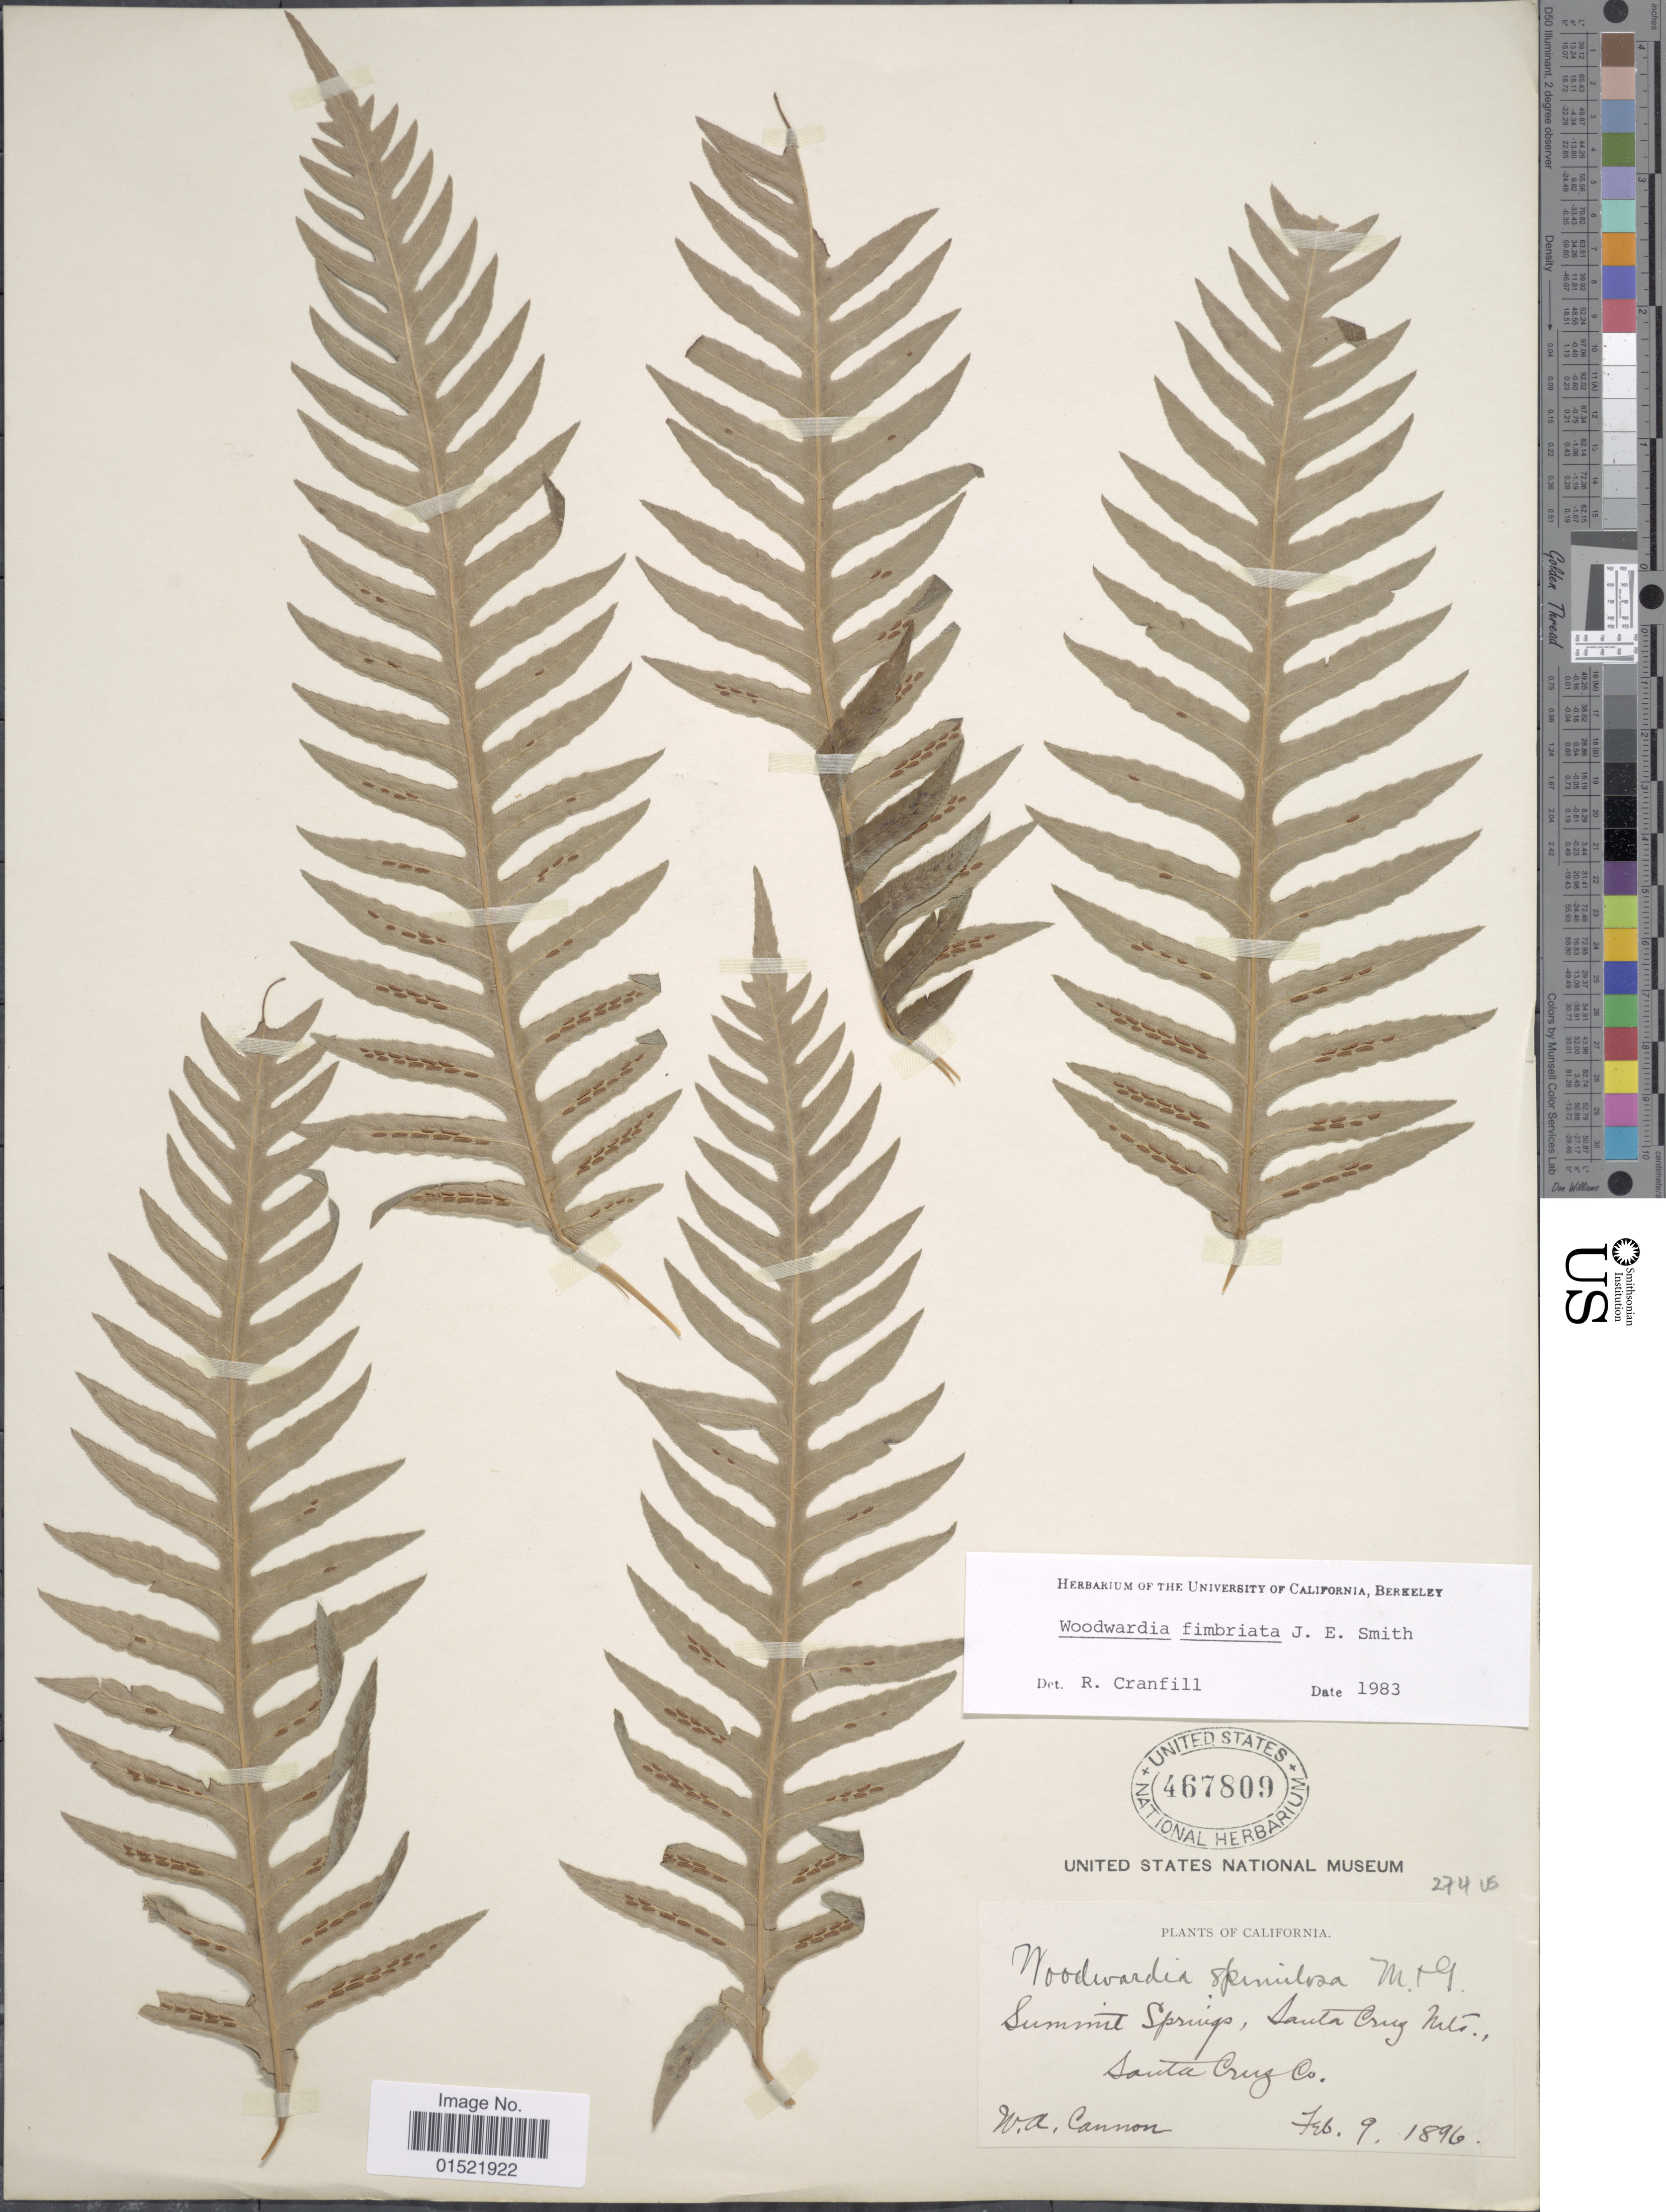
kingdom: Plantae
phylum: Tracheophyta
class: Polypodiopsida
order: Polypodiales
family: Blechnaceae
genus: Woodwardia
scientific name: Woodwardia fimbriata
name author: Sm.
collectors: W. Cannon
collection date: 1896-02-09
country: United States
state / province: California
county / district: Santa Cruz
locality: Summit Springs, Santa Cruz Mts., Santa Cruz Co.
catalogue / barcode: US 467809